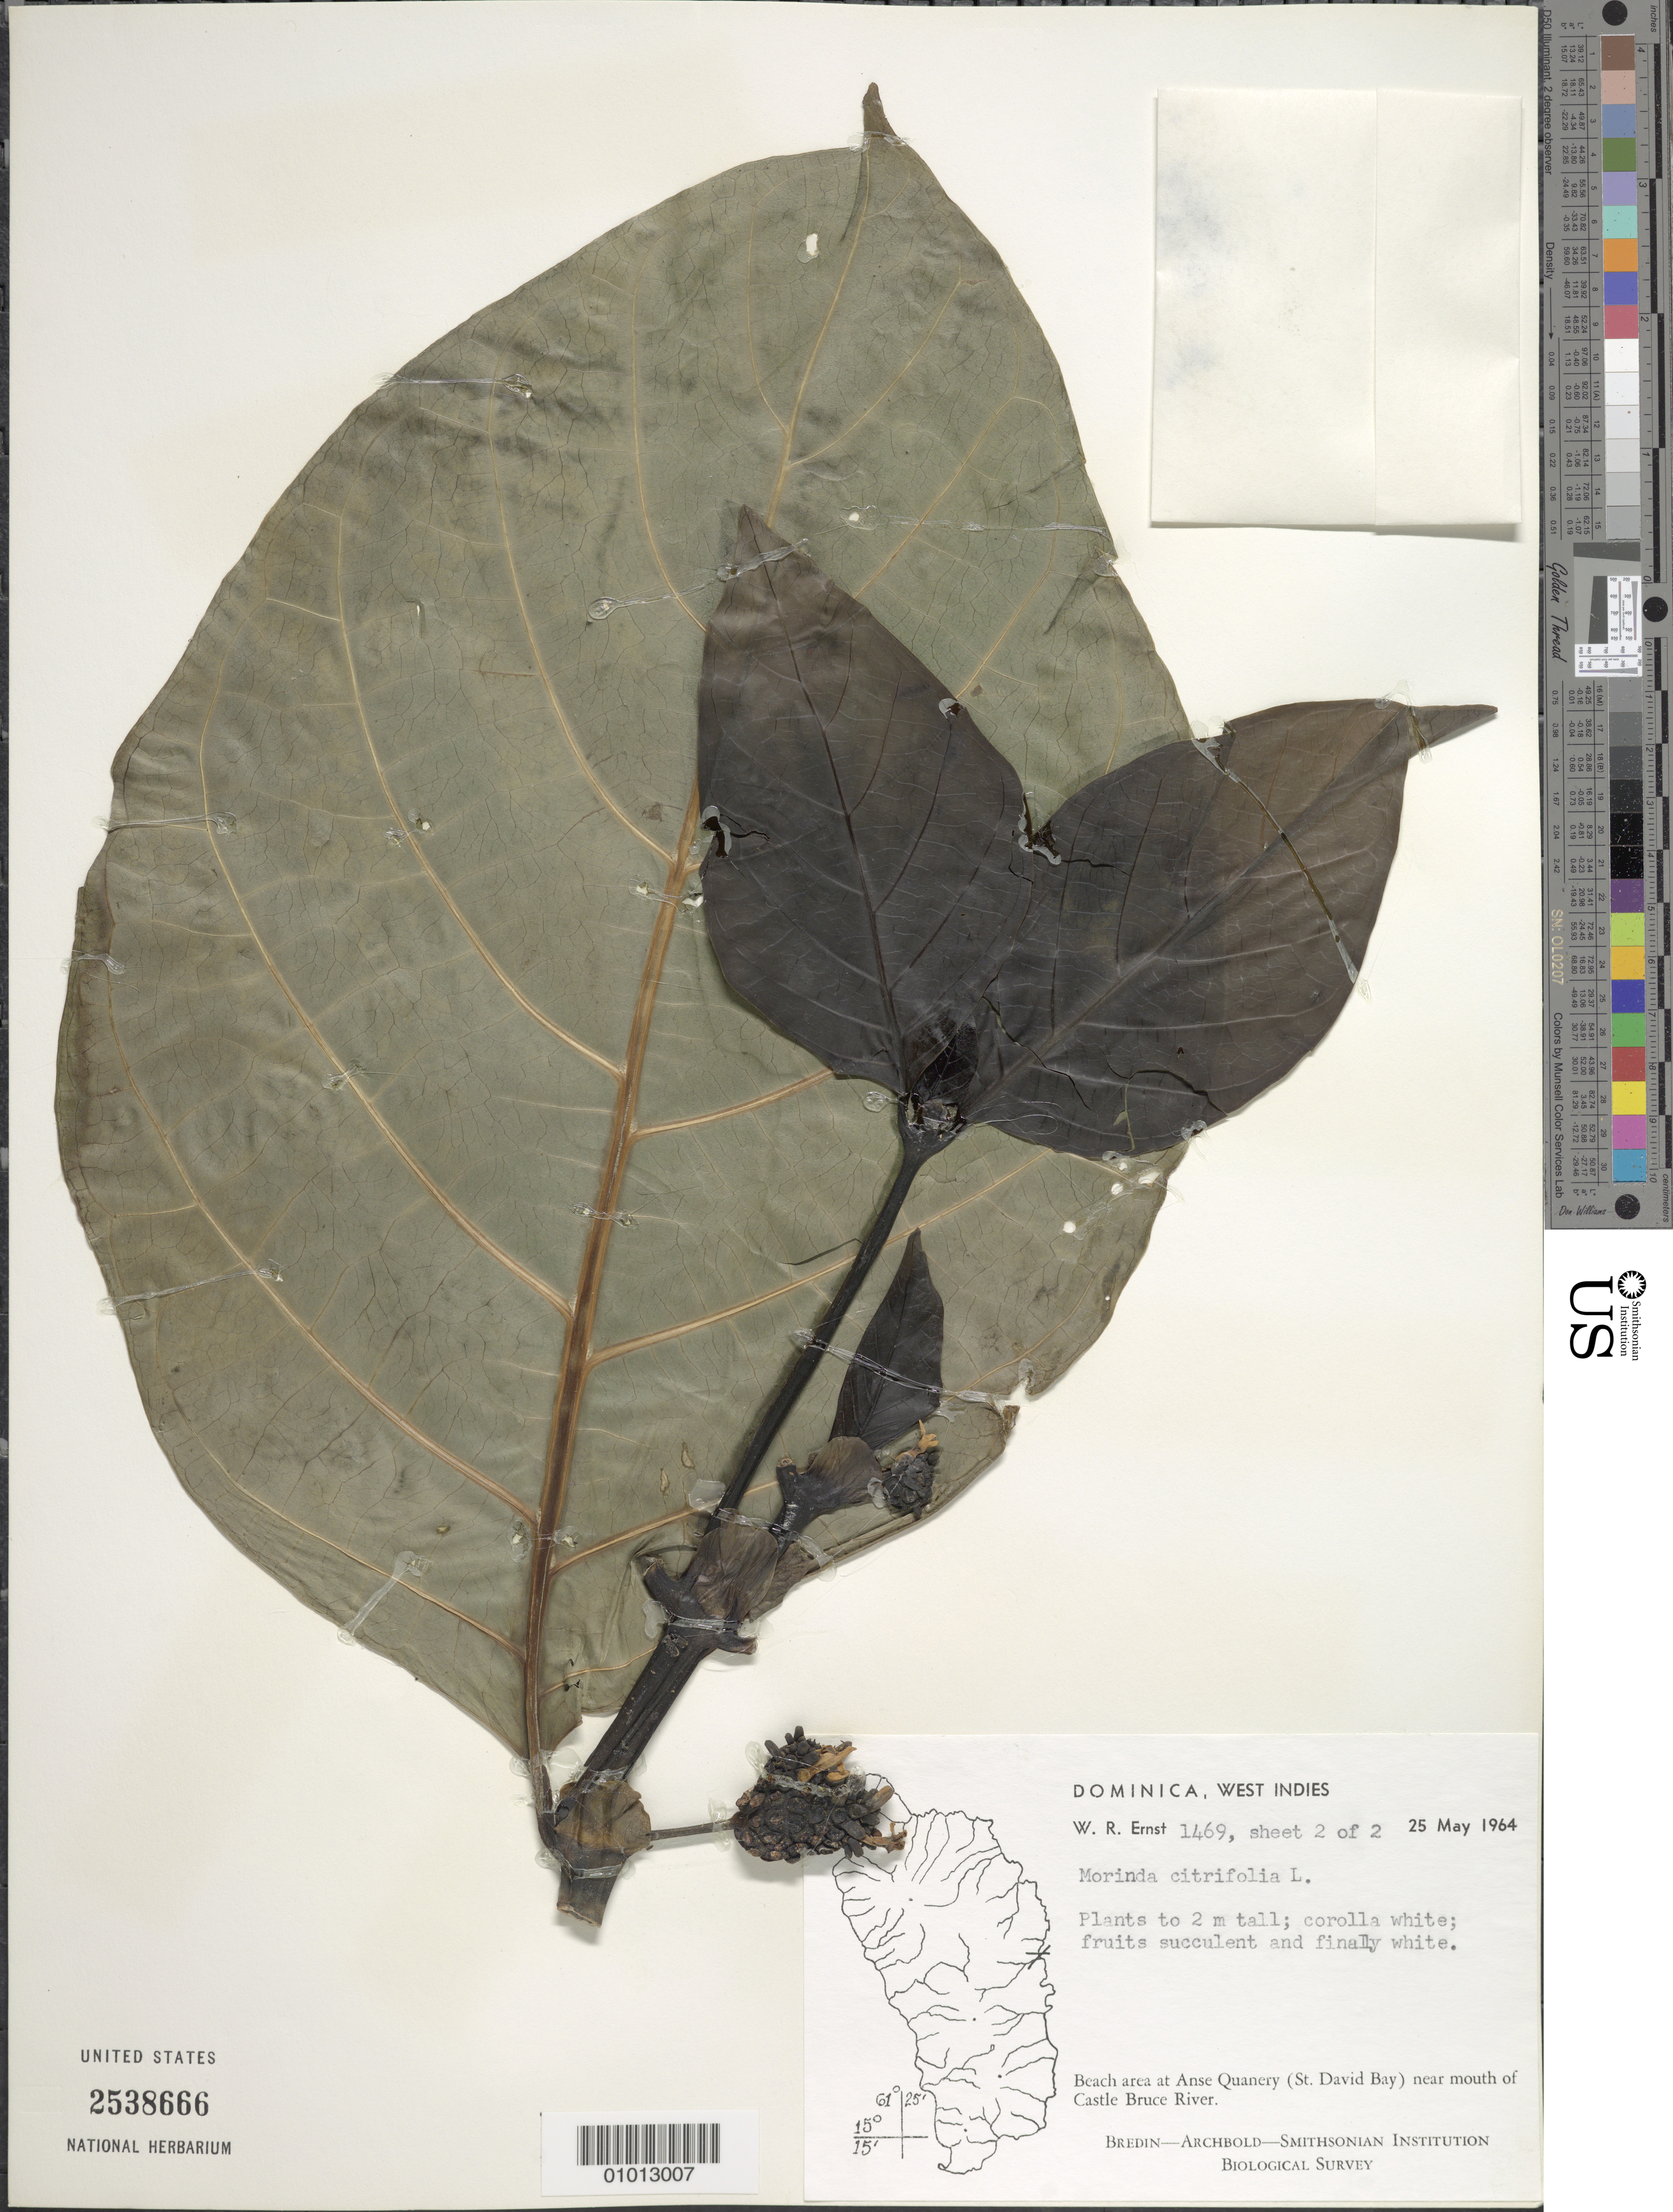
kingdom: Plantae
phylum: Tracheophyta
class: Magnoliopsida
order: Gentianales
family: Rubiaceae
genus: Morinda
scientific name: Morinda citrifolia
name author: L.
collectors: W. R. Ernst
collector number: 1469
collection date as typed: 25 May 1964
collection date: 1964-05-25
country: Dominica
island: Dominica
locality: Anse Quanery (St. David Bay) near mouth of Castle Bruce River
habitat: Beach area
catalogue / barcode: US 2538666